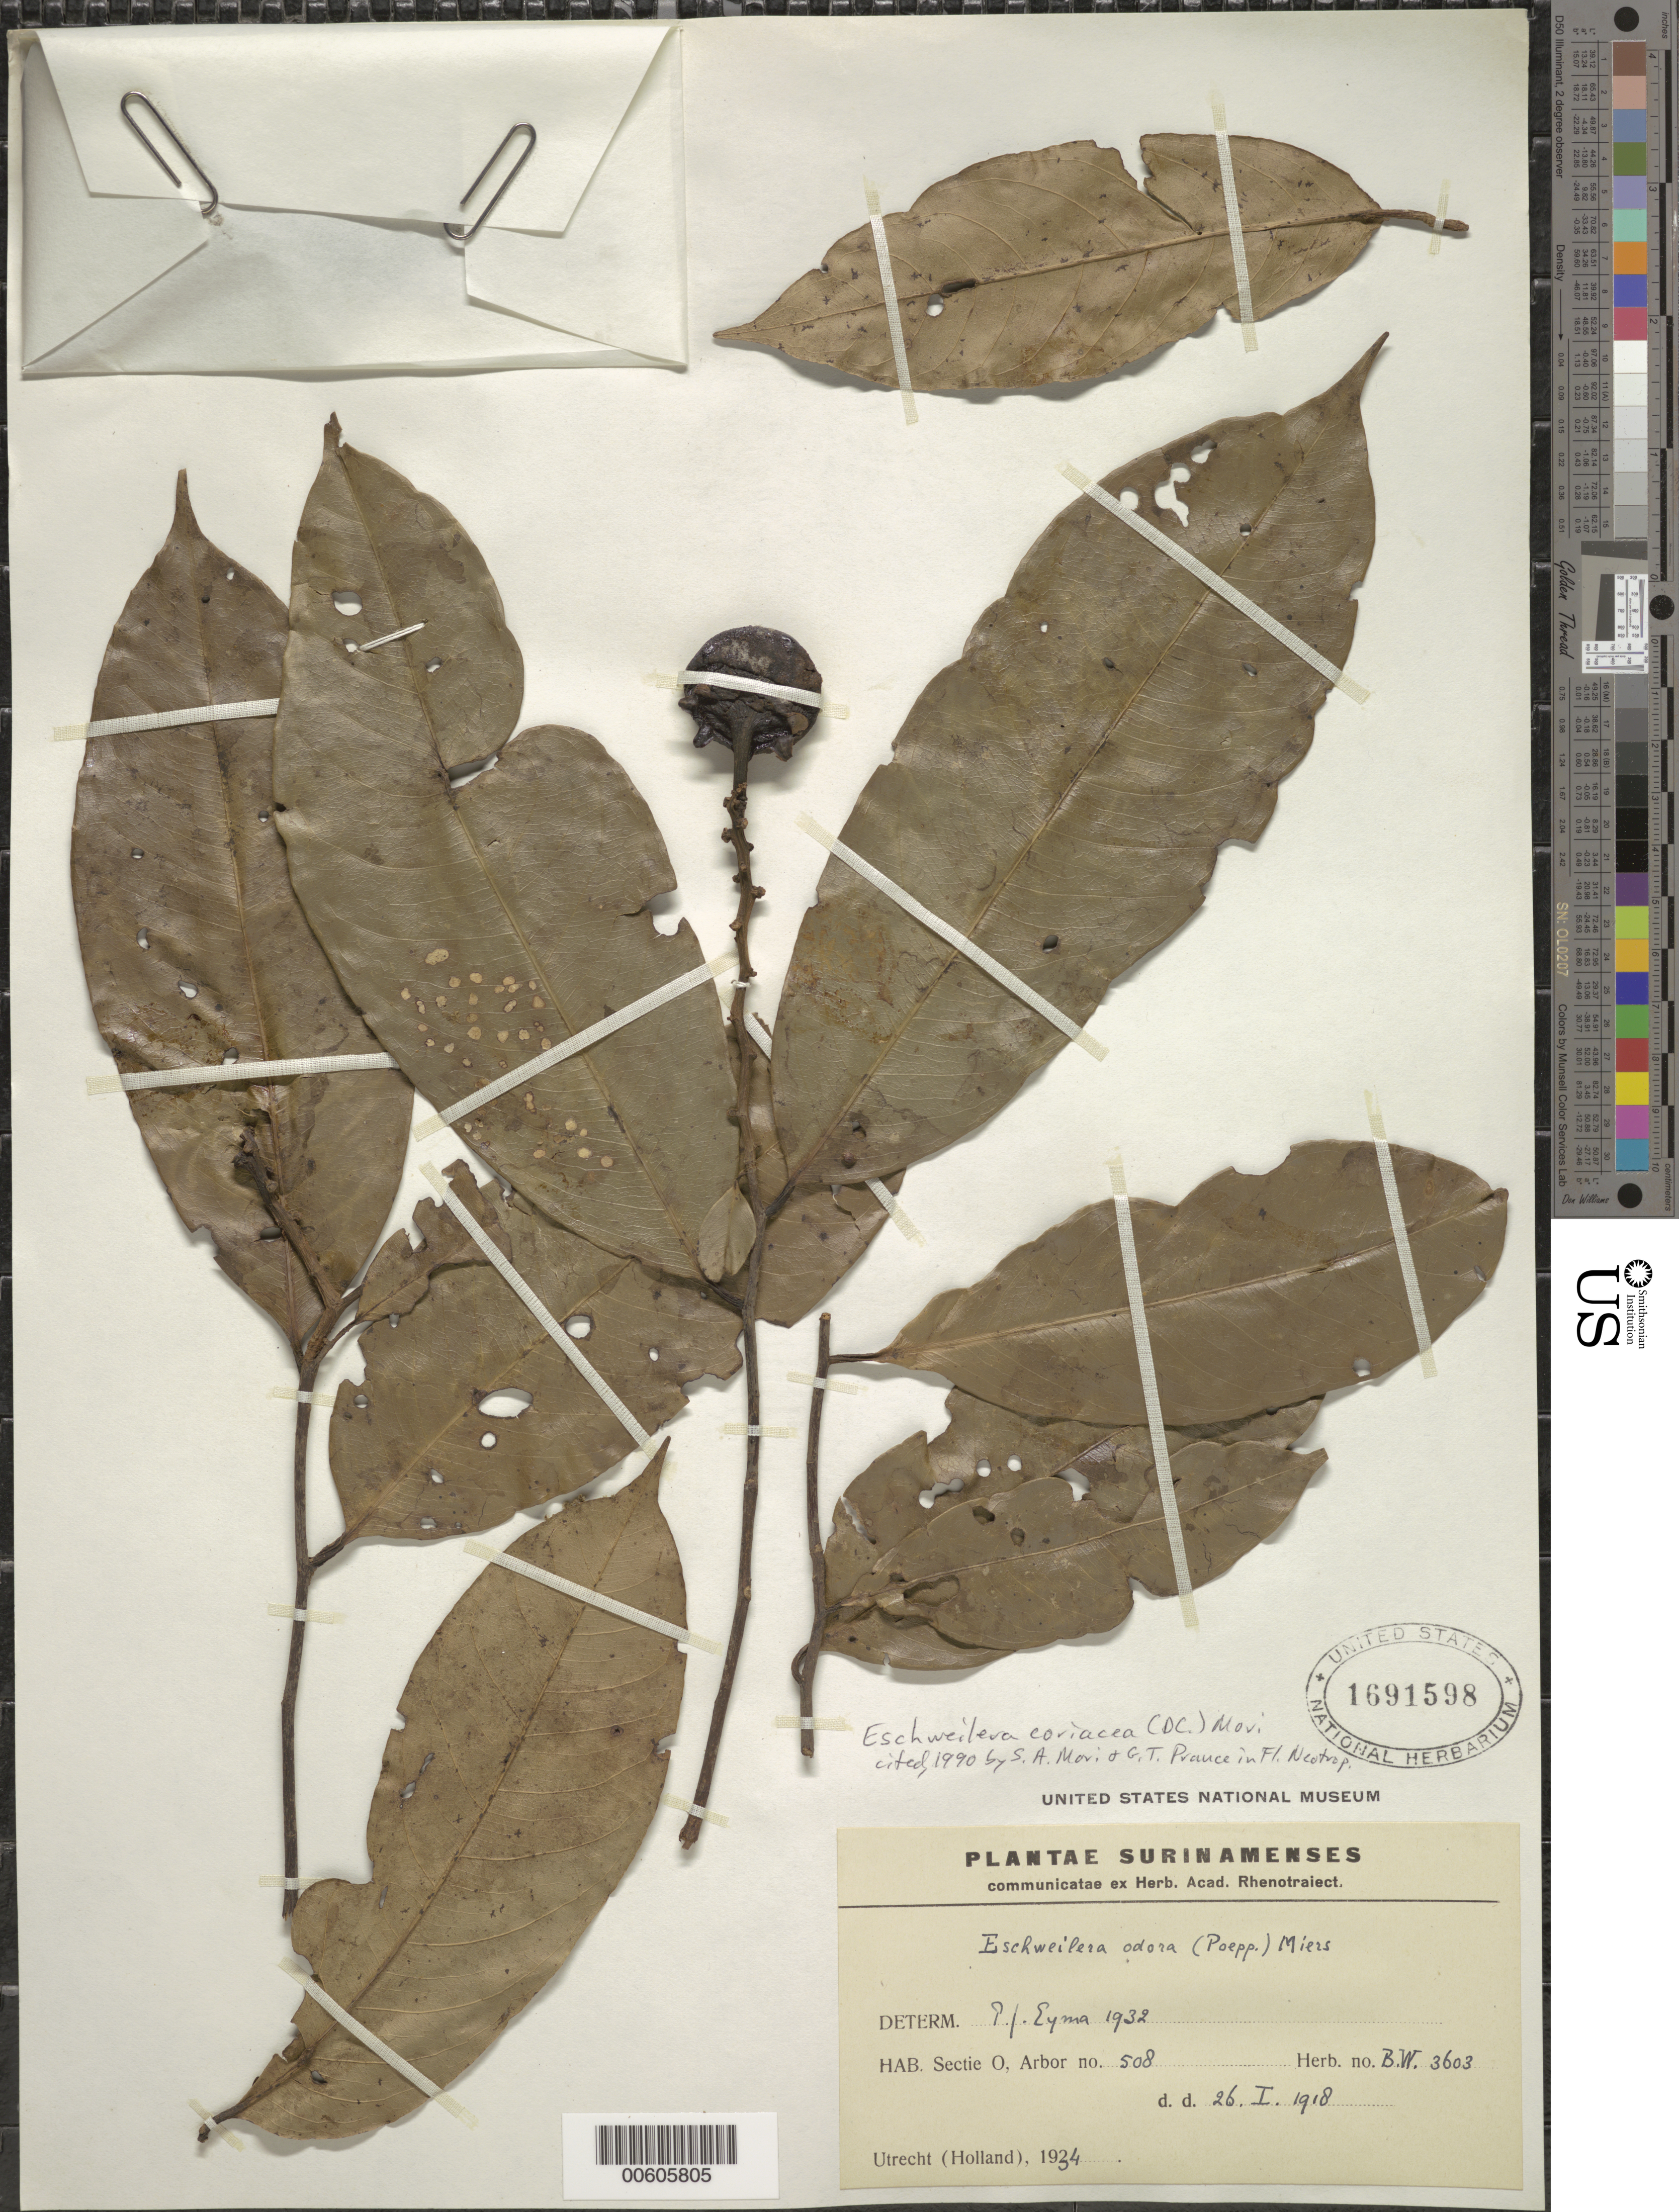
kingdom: Plantae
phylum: Tracheophyta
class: Magnoliopsida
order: Ericales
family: Lecythidaceae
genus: Eschweilera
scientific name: Eschweilera coriacea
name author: (DC.) S.A. Mori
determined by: Mori, Scott A.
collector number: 3603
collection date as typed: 25-Jan-18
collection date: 1918-01-25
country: Suriname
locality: Sectie O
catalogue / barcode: US 1691598